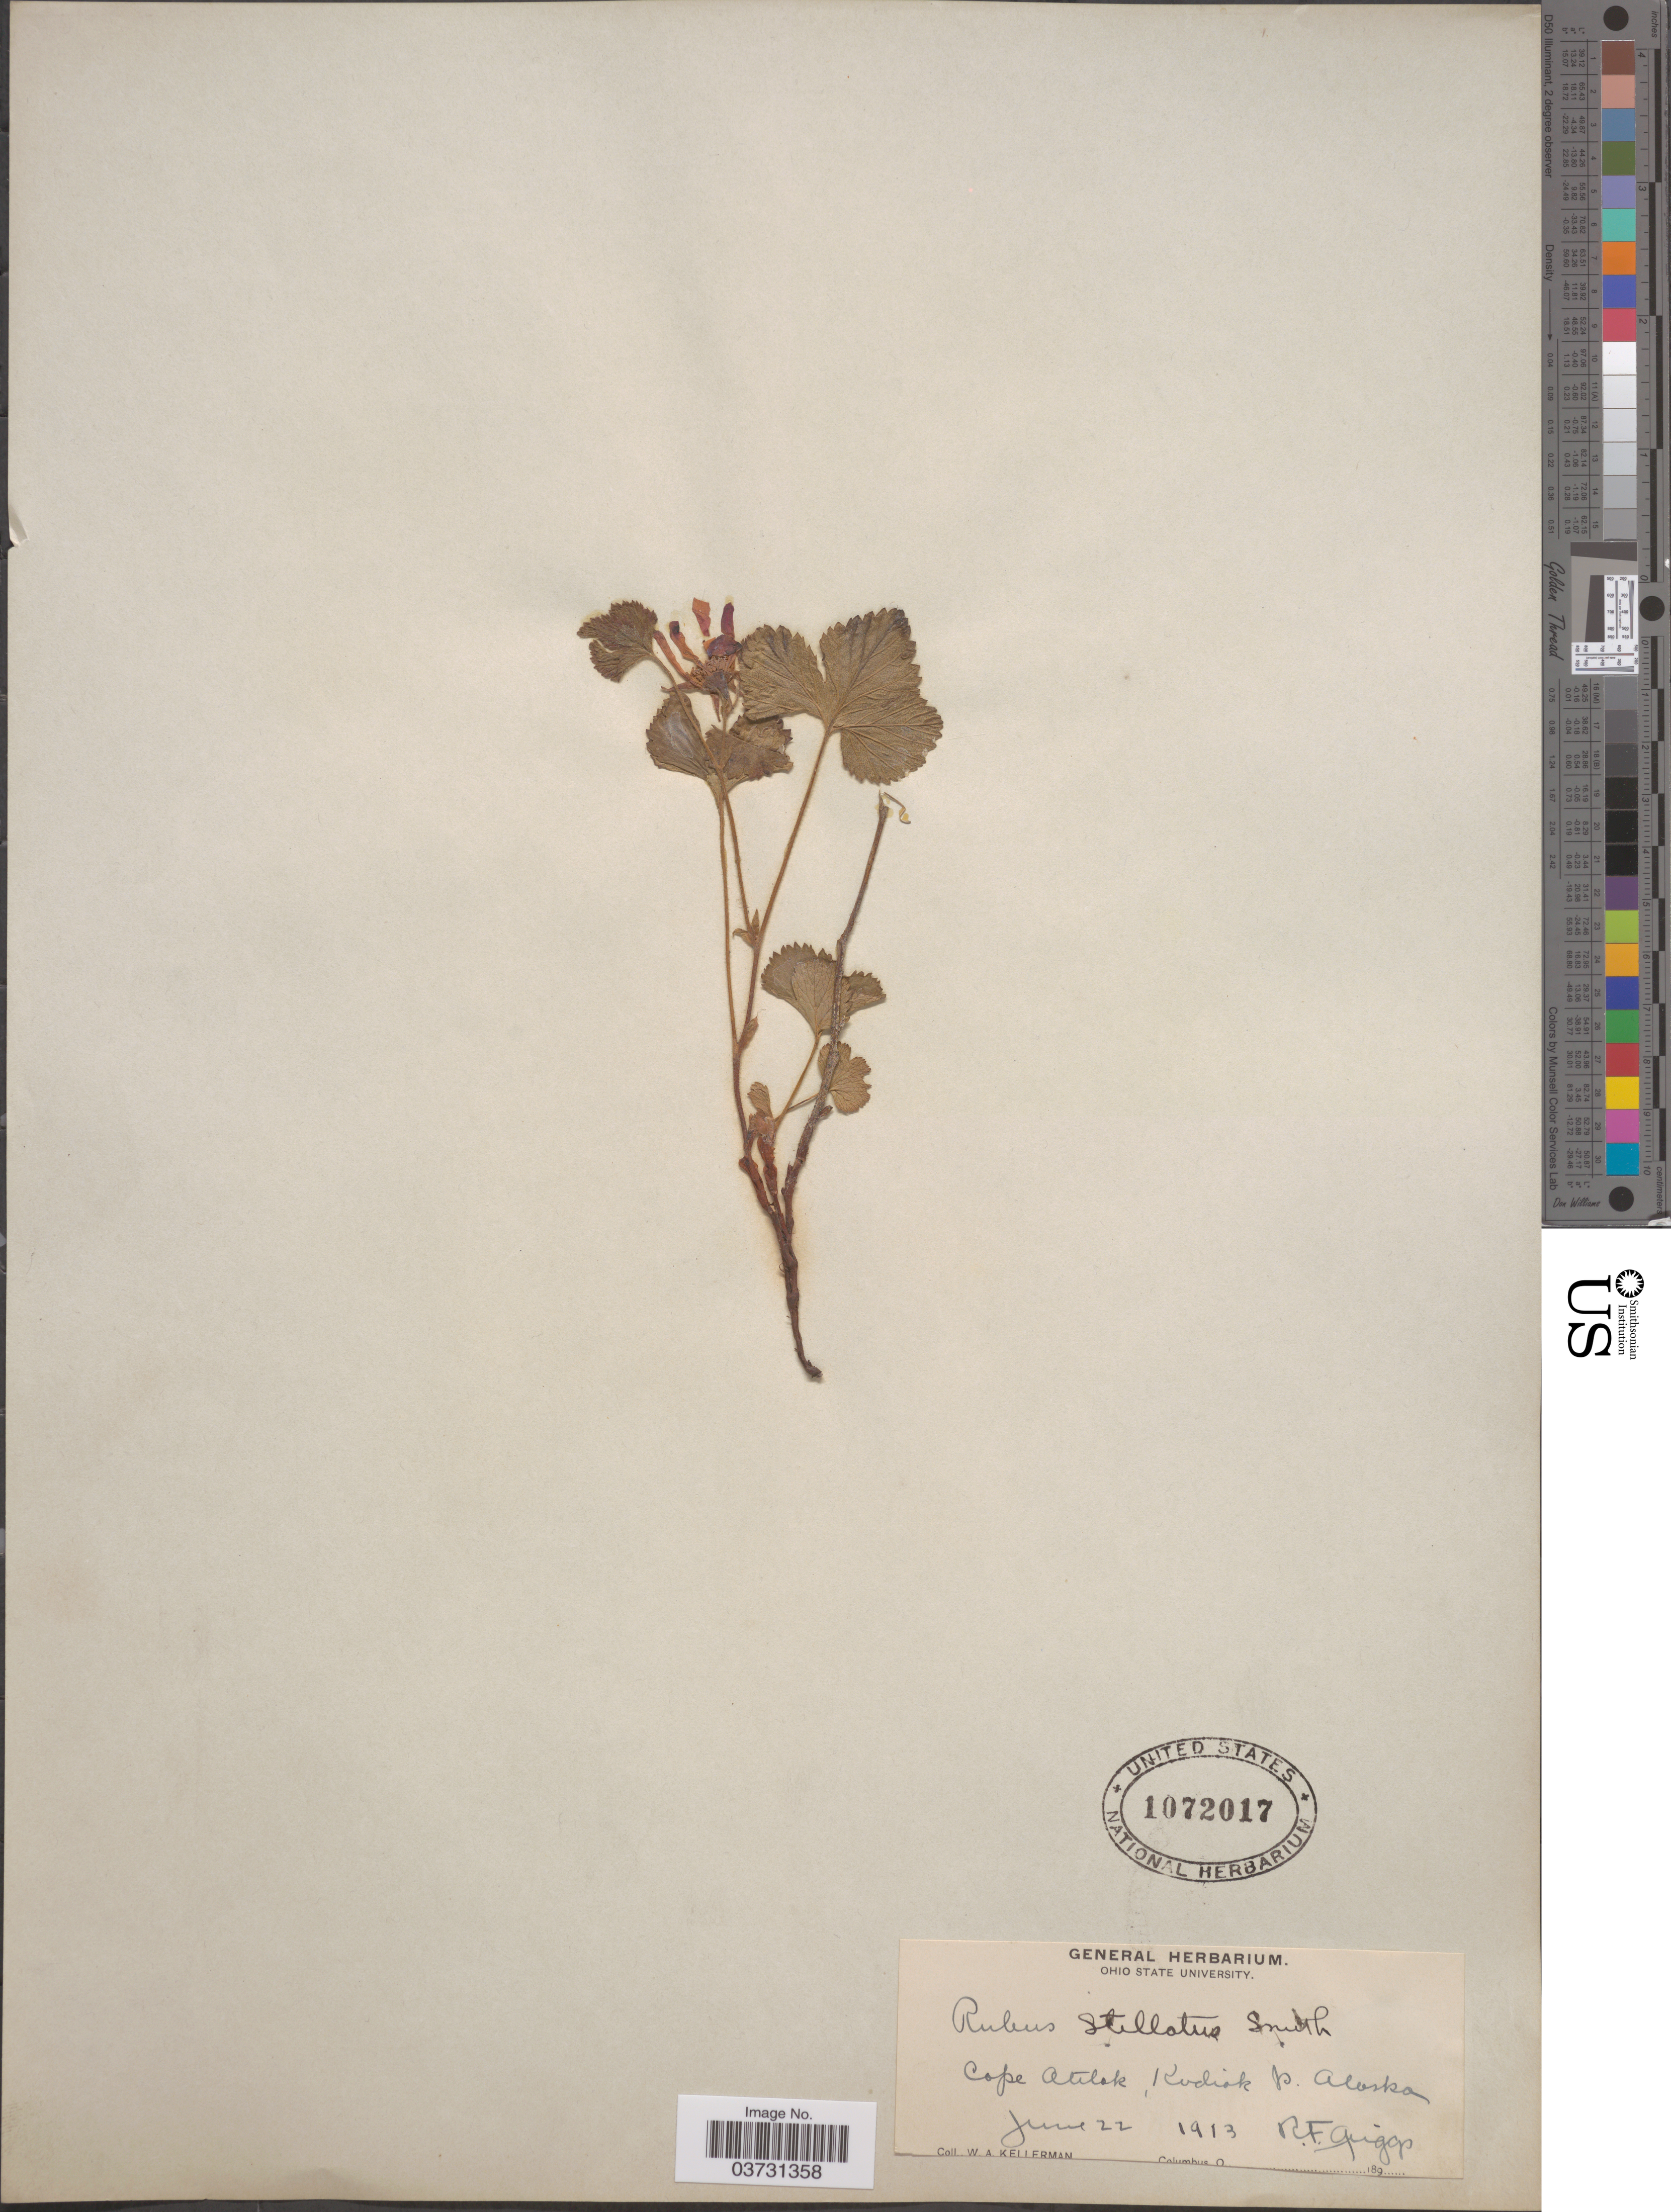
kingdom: Plantae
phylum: Tracheophyta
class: Magnoliopsida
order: Rosales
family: Rosaceae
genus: Rubus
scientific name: Rubus stellatus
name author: Sm.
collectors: W. Kellerman & R. F. Griggs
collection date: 1913-06-22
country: United States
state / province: Alaska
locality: Cape Atilak, Kodiak Is.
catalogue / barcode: US 1072017